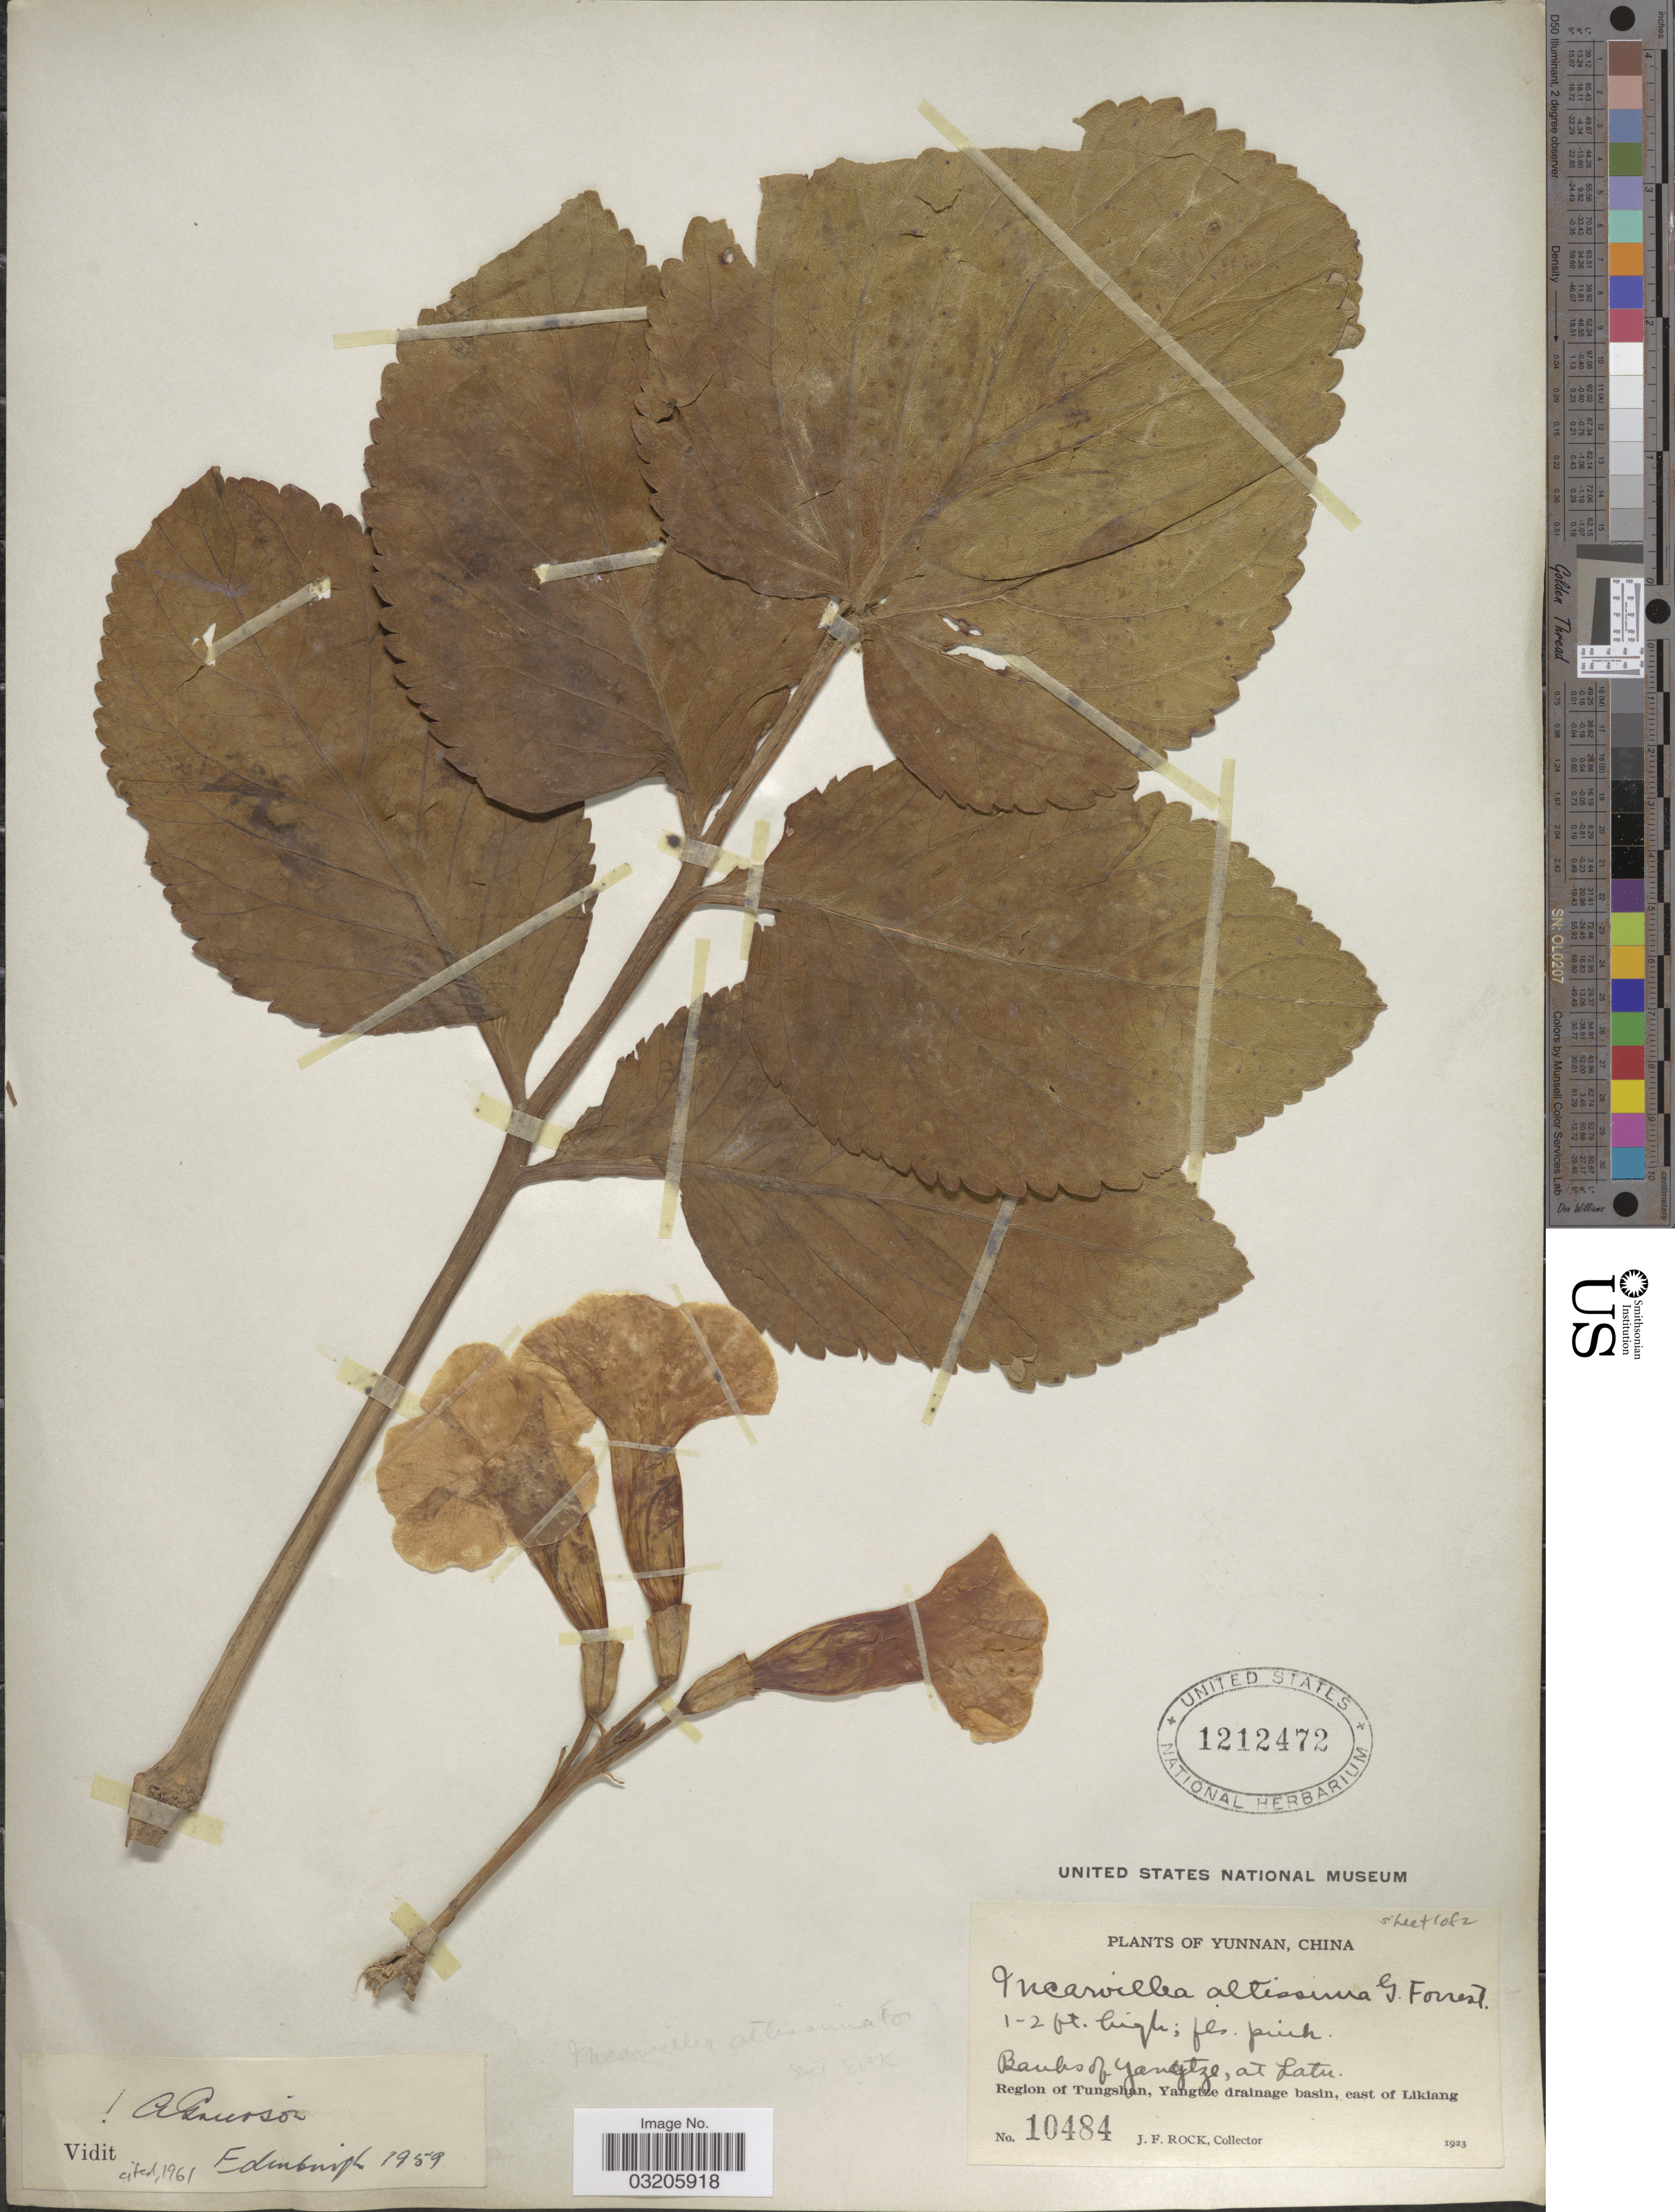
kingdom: Plantae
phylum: Tracheophyta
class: Magnoliopsida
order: Lamiales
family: Bignoniaceae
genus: Incarvillea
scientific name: Incarvillea altissima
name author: Forrest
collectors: J. Rock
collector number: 10484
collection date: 1923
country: China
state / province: Yunnan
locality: Banks of Yangtze, at Latu. Region of Tungshan, Yangtze drainage basin, east of Likiang.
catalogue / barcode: US 1212472